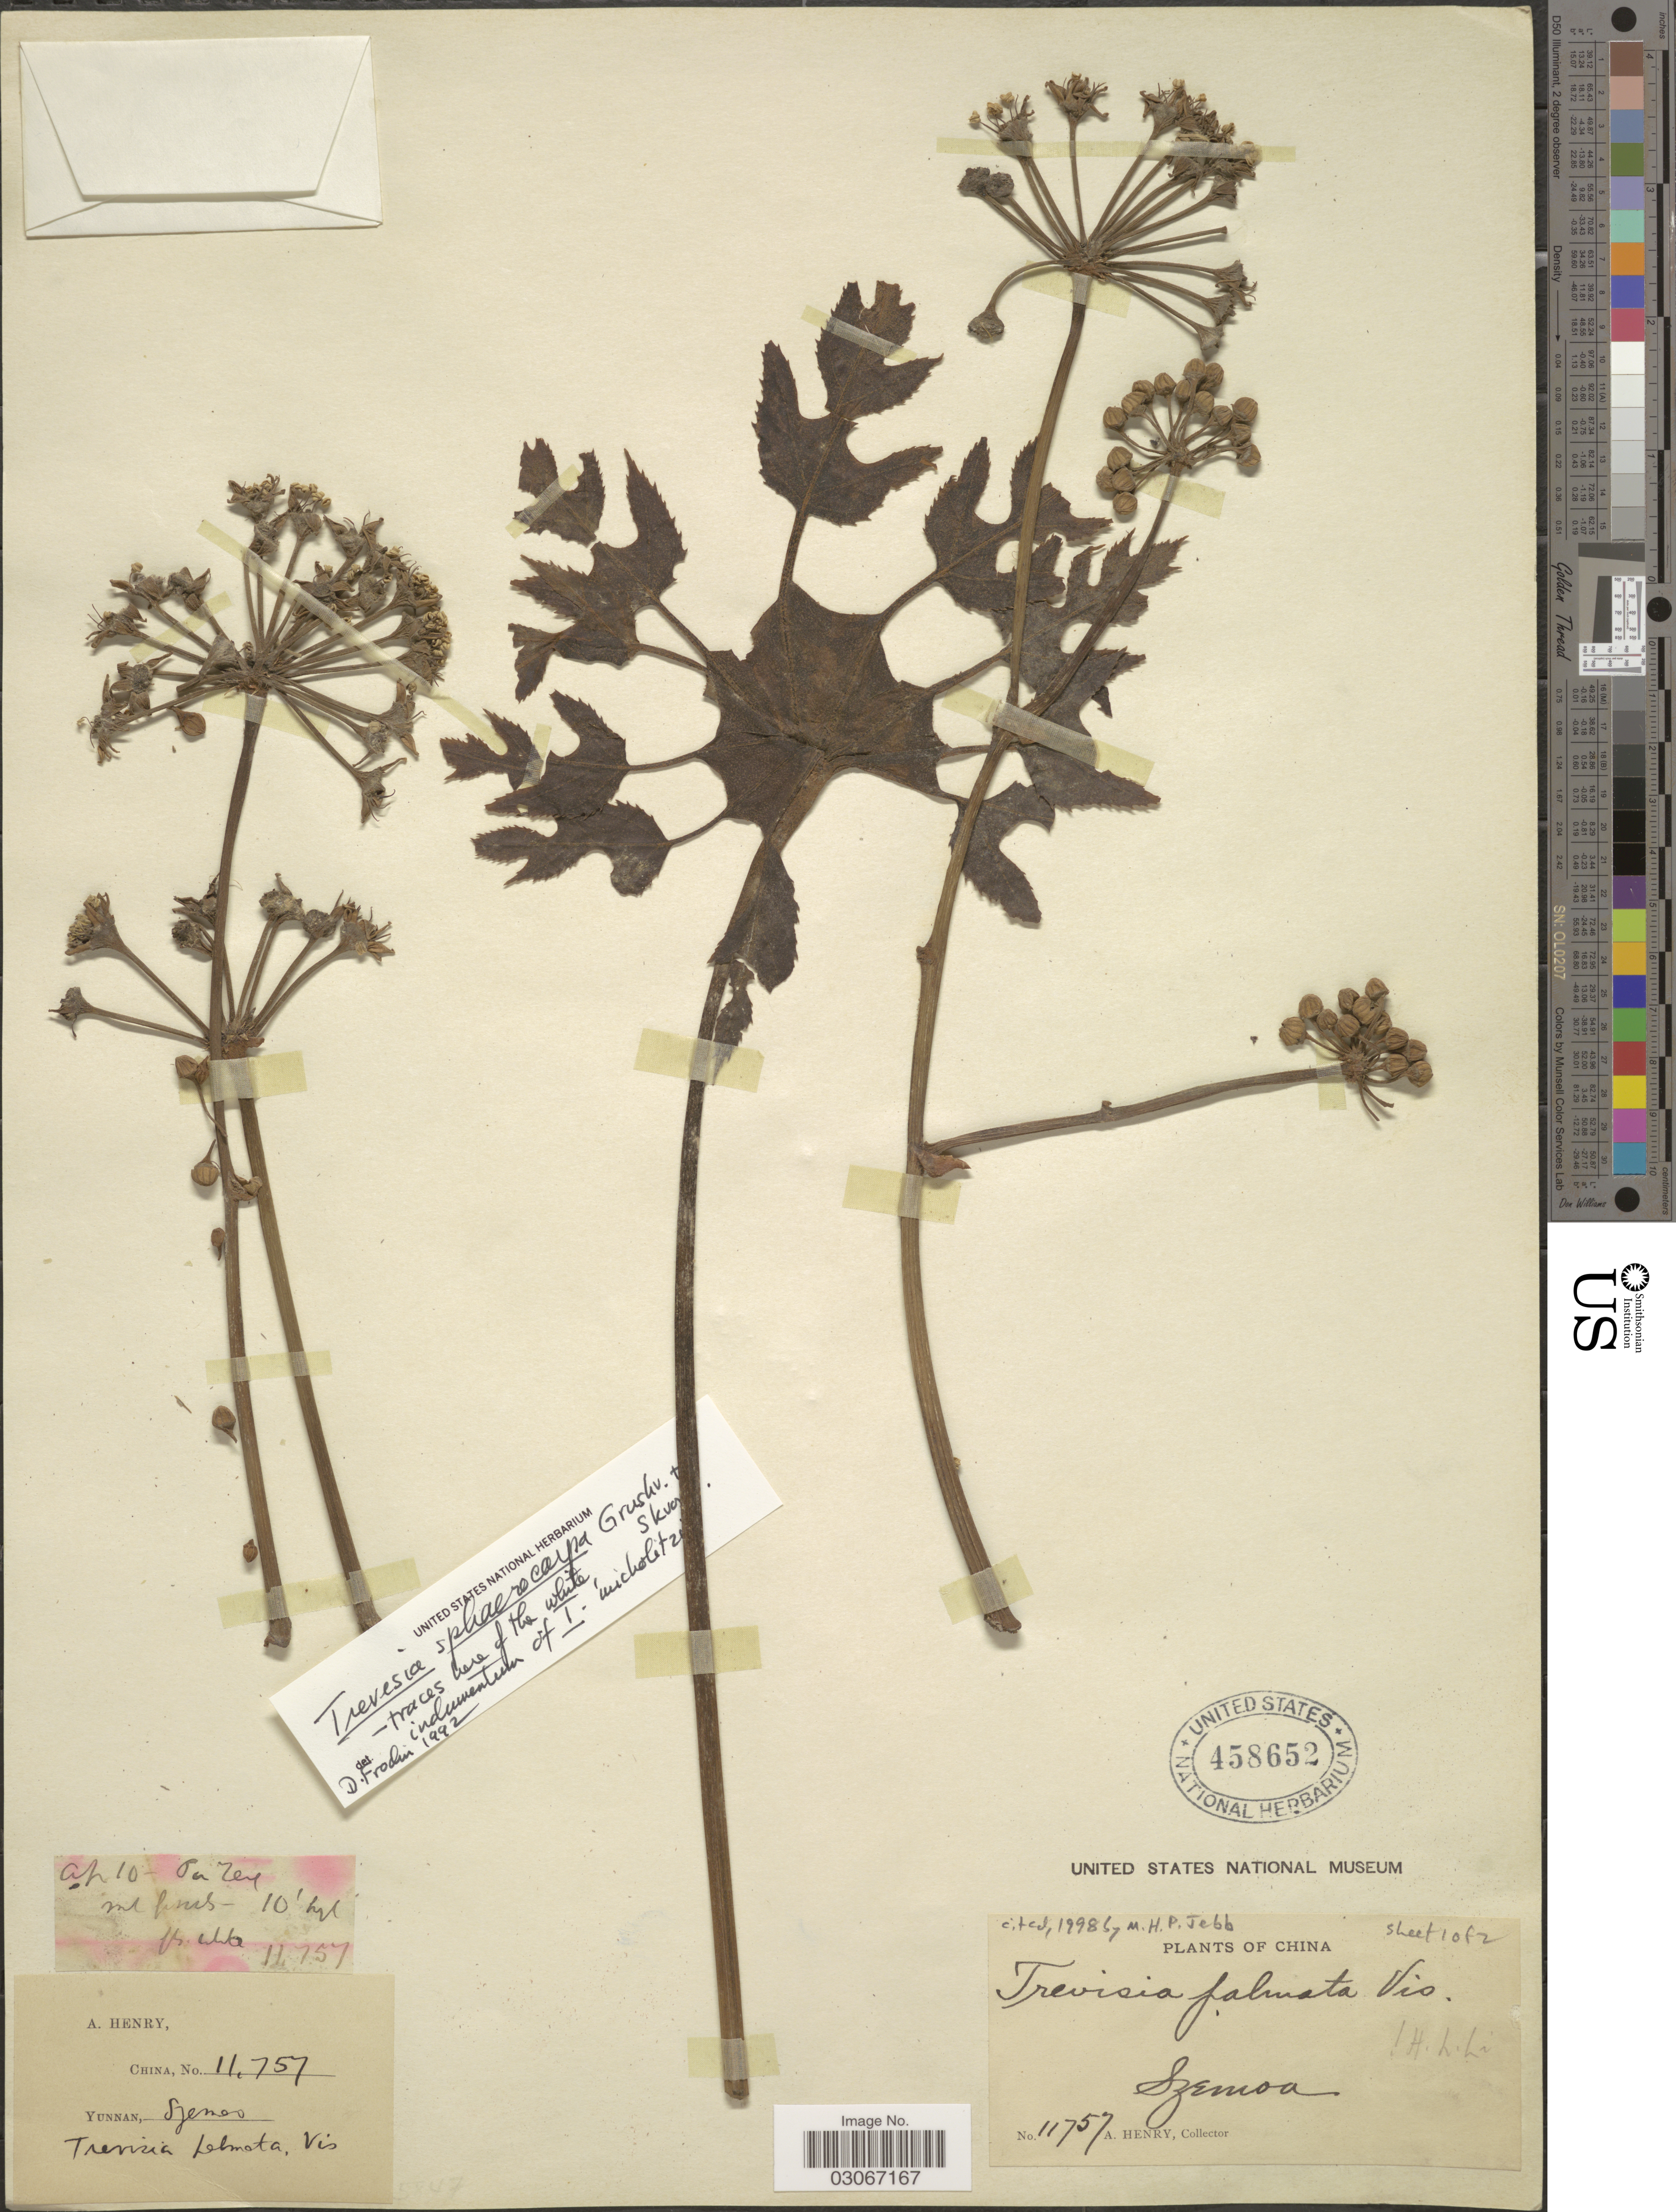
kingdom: Plantae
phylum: Tracheophyta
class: Magnoliopsida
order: Apiales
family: Araliaceae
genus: Trevesia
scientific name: Trevesia palmata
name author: (Roxb. ex Lindl.)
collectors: A. Henry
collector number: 11757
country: China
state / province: Yunnan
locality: Szemoa.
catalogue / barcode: US 458652